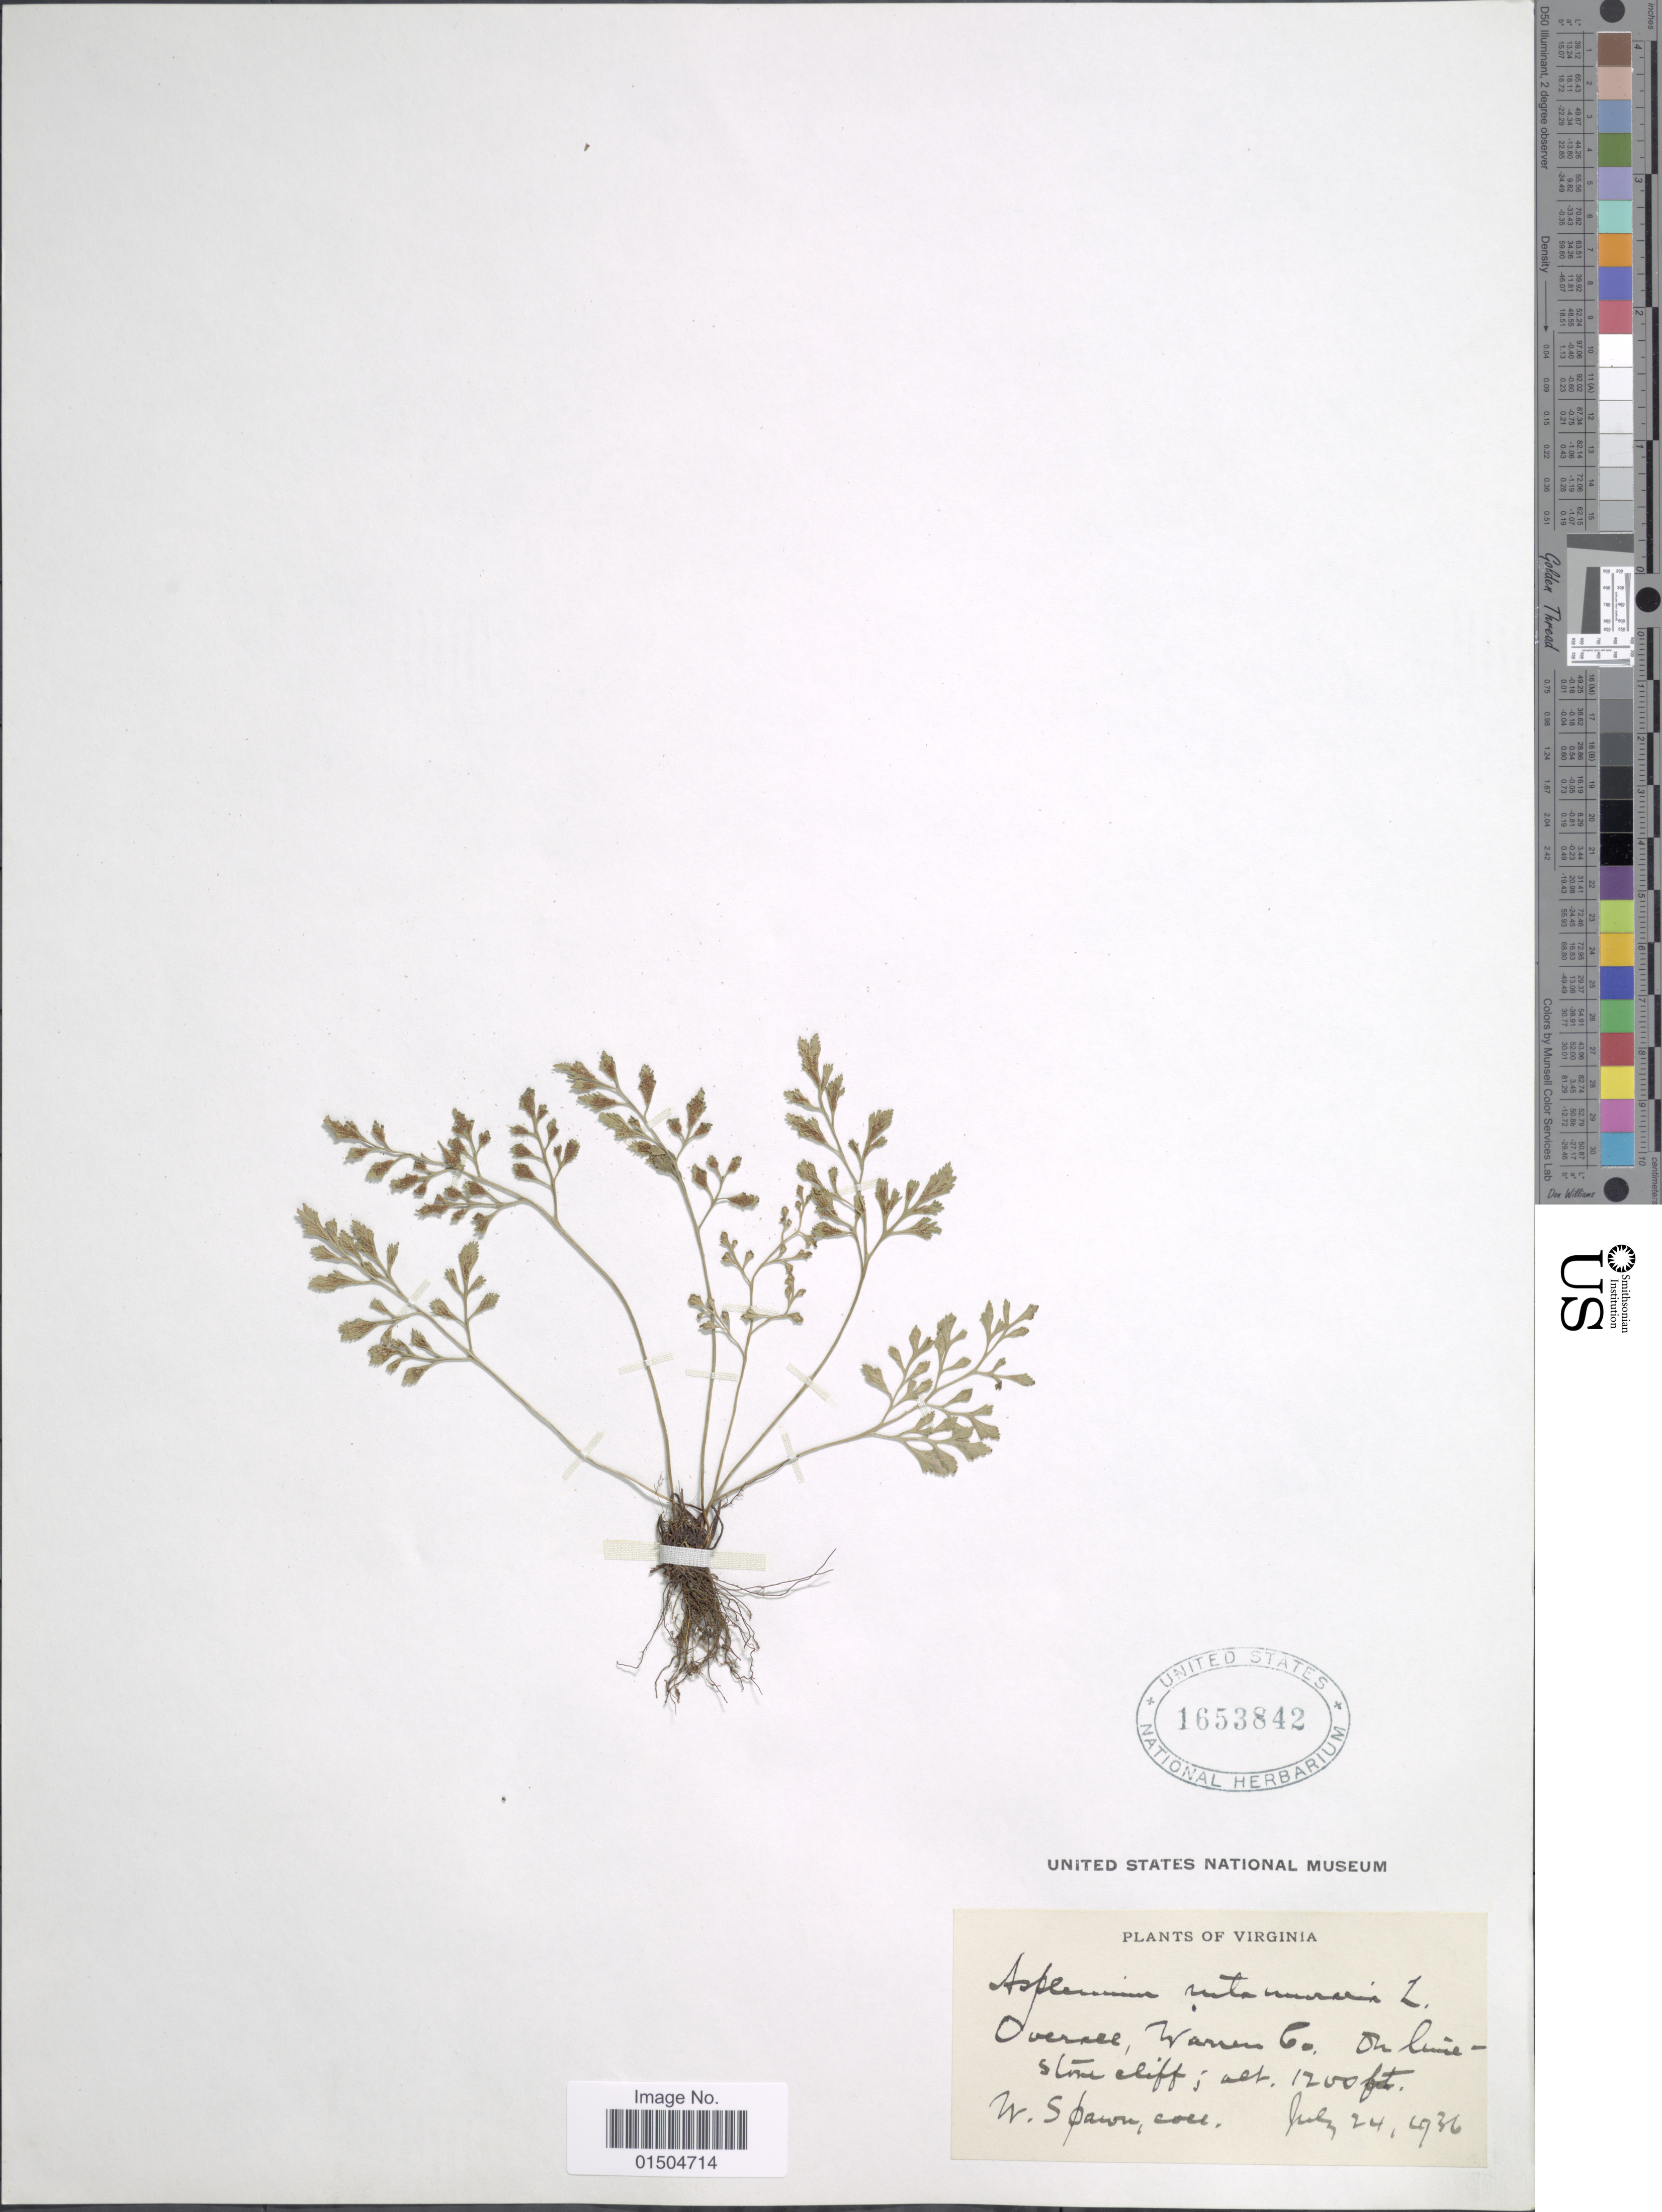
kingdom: Plantae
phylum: Tracheophyta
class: Polypodiopsida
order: Polypodiales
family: Aspleniaceae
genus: Asplenium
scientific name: Asplenium ruta-muraria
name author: L.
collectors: W. Spawn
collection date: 1936-07-24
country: United States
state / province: Virginia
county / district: Warren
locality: Overall, Warren Co.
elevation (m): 366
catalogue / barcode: US 1653842